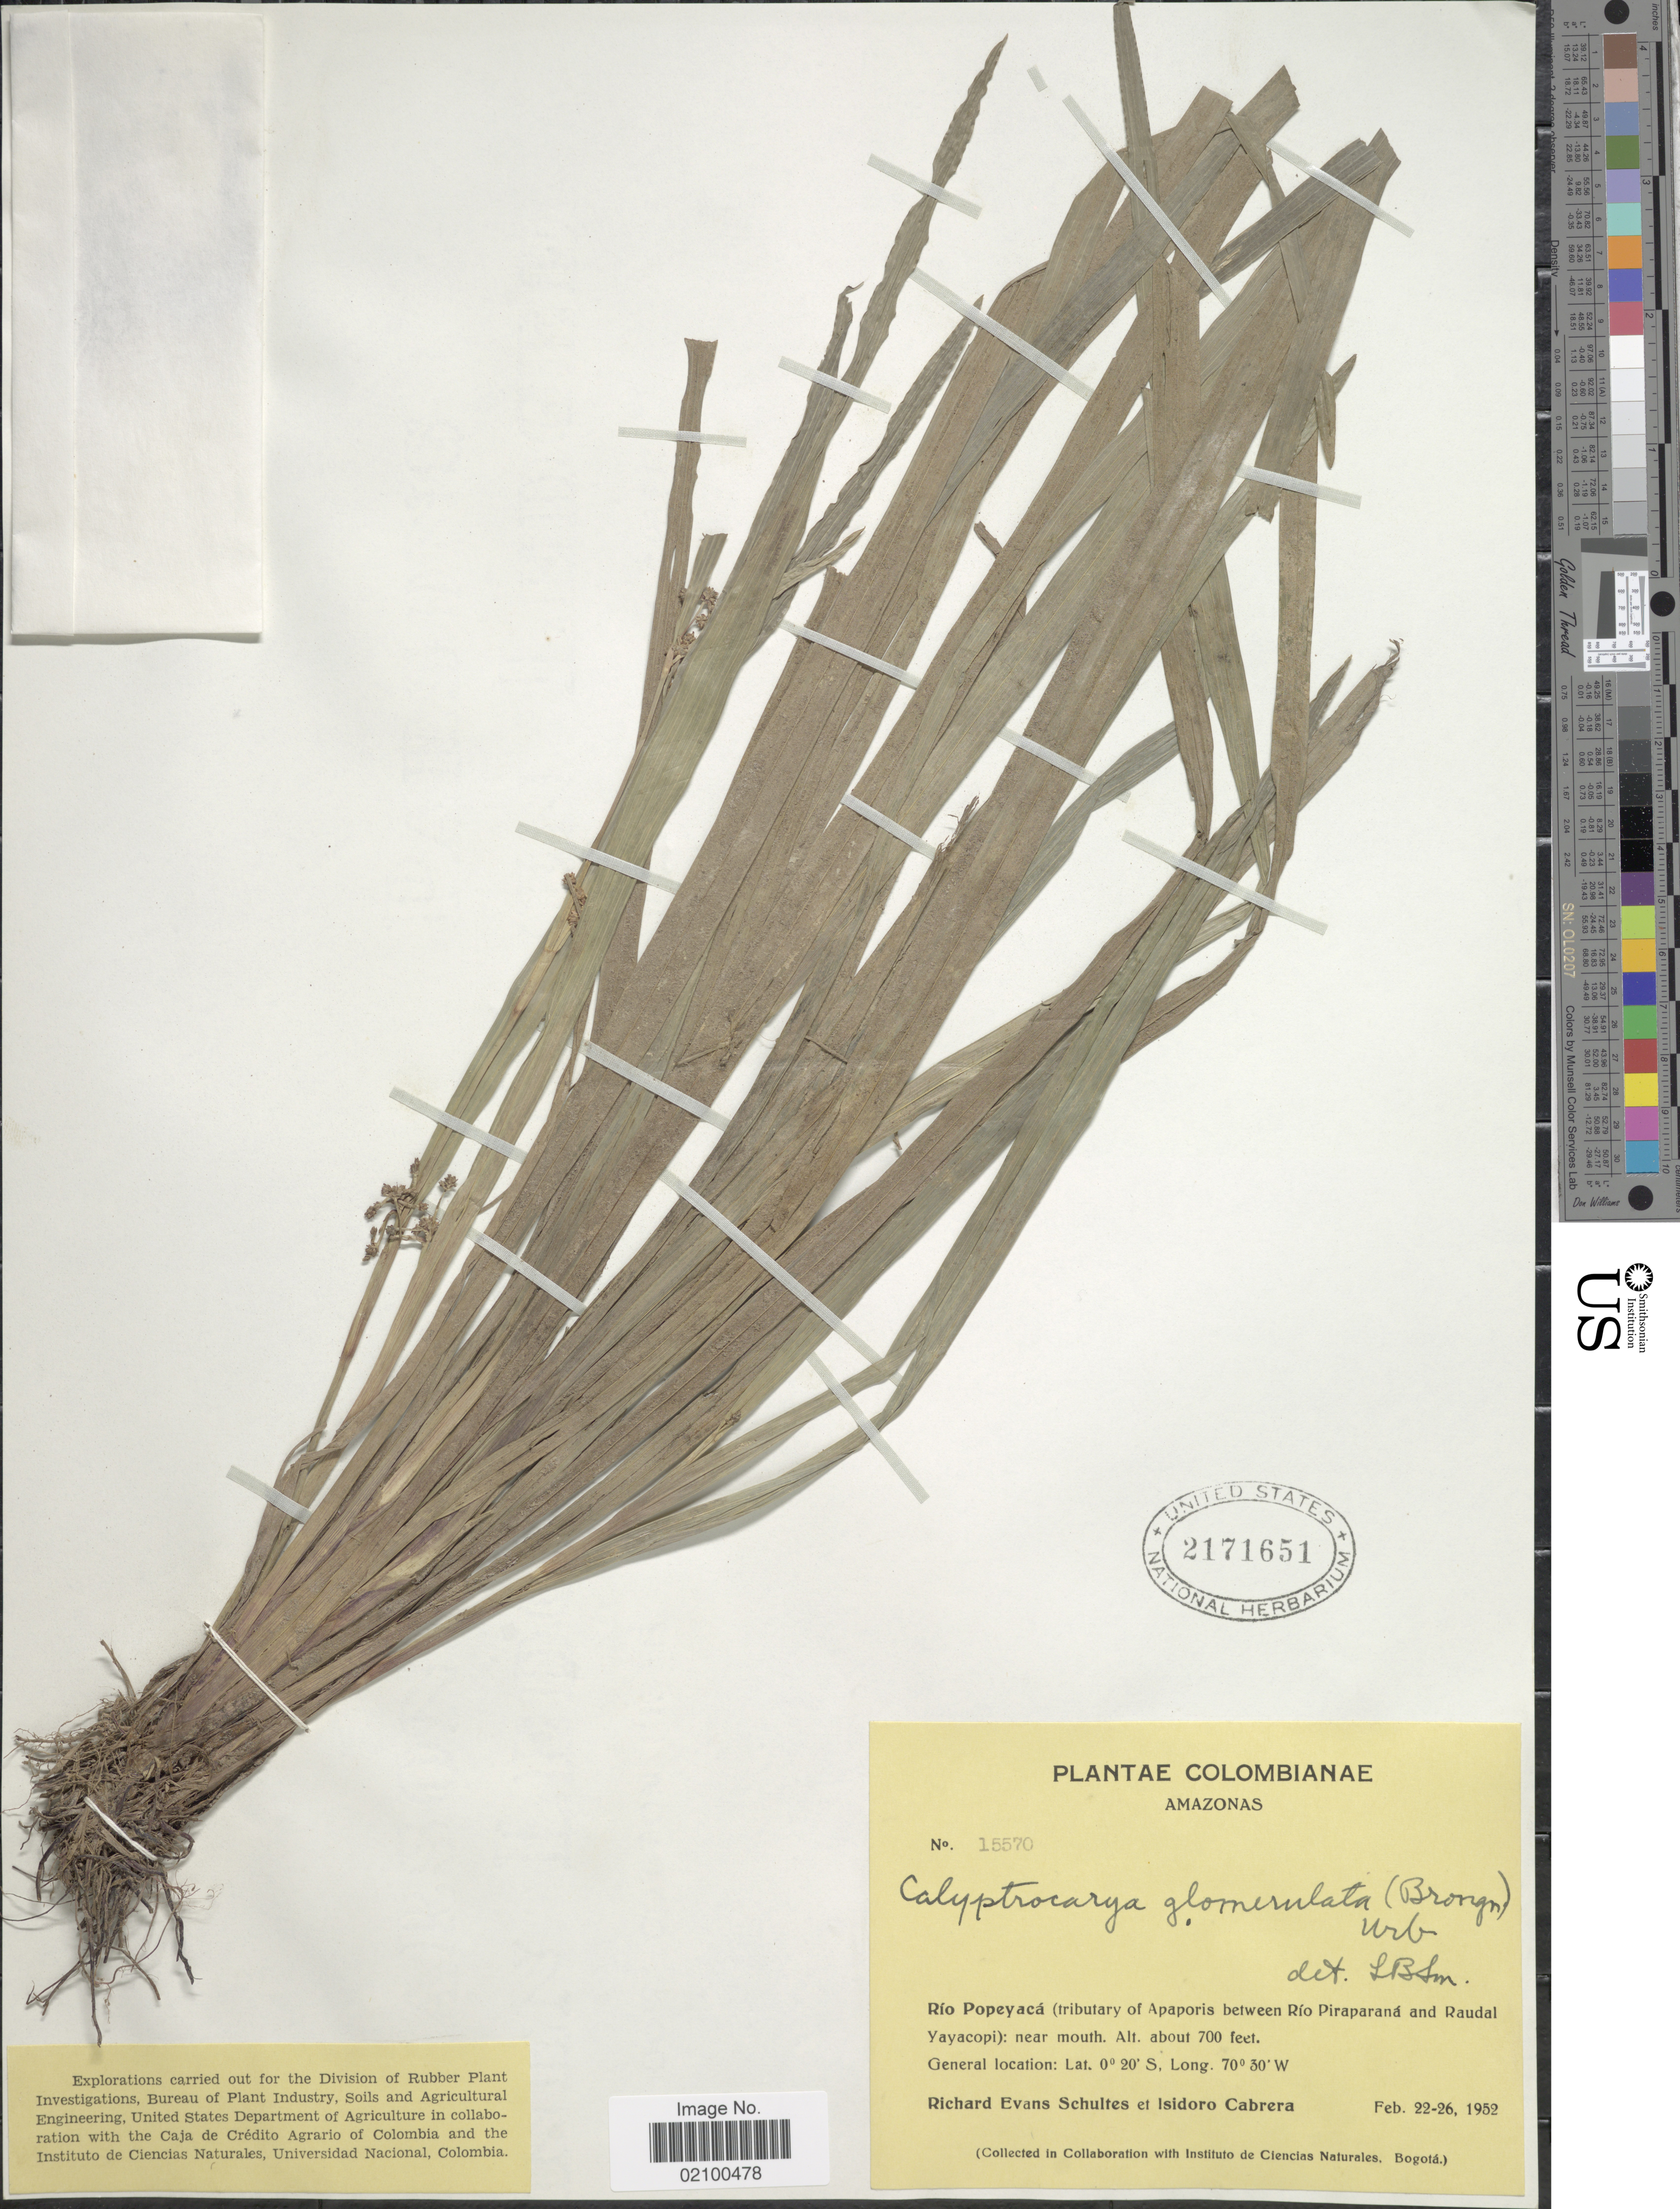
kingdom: Plantae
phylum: Tracheophyta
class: Liliopsida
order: Poales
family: Cyperaceae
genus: Calyptrocarya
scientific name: Calyptrocarya glomerulata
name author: (Brongn.) Urb.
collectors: R. E. Schultes & I. Cabrera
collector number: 15570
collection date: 1952-02-22/1952-02-26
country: Colombia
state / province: Amazônas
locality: Rio Popeyaca (tributary of Apaporis between Rio Piraparana and Raudal Yayacopi): near mouth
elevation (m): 213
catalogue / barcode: US 2171651